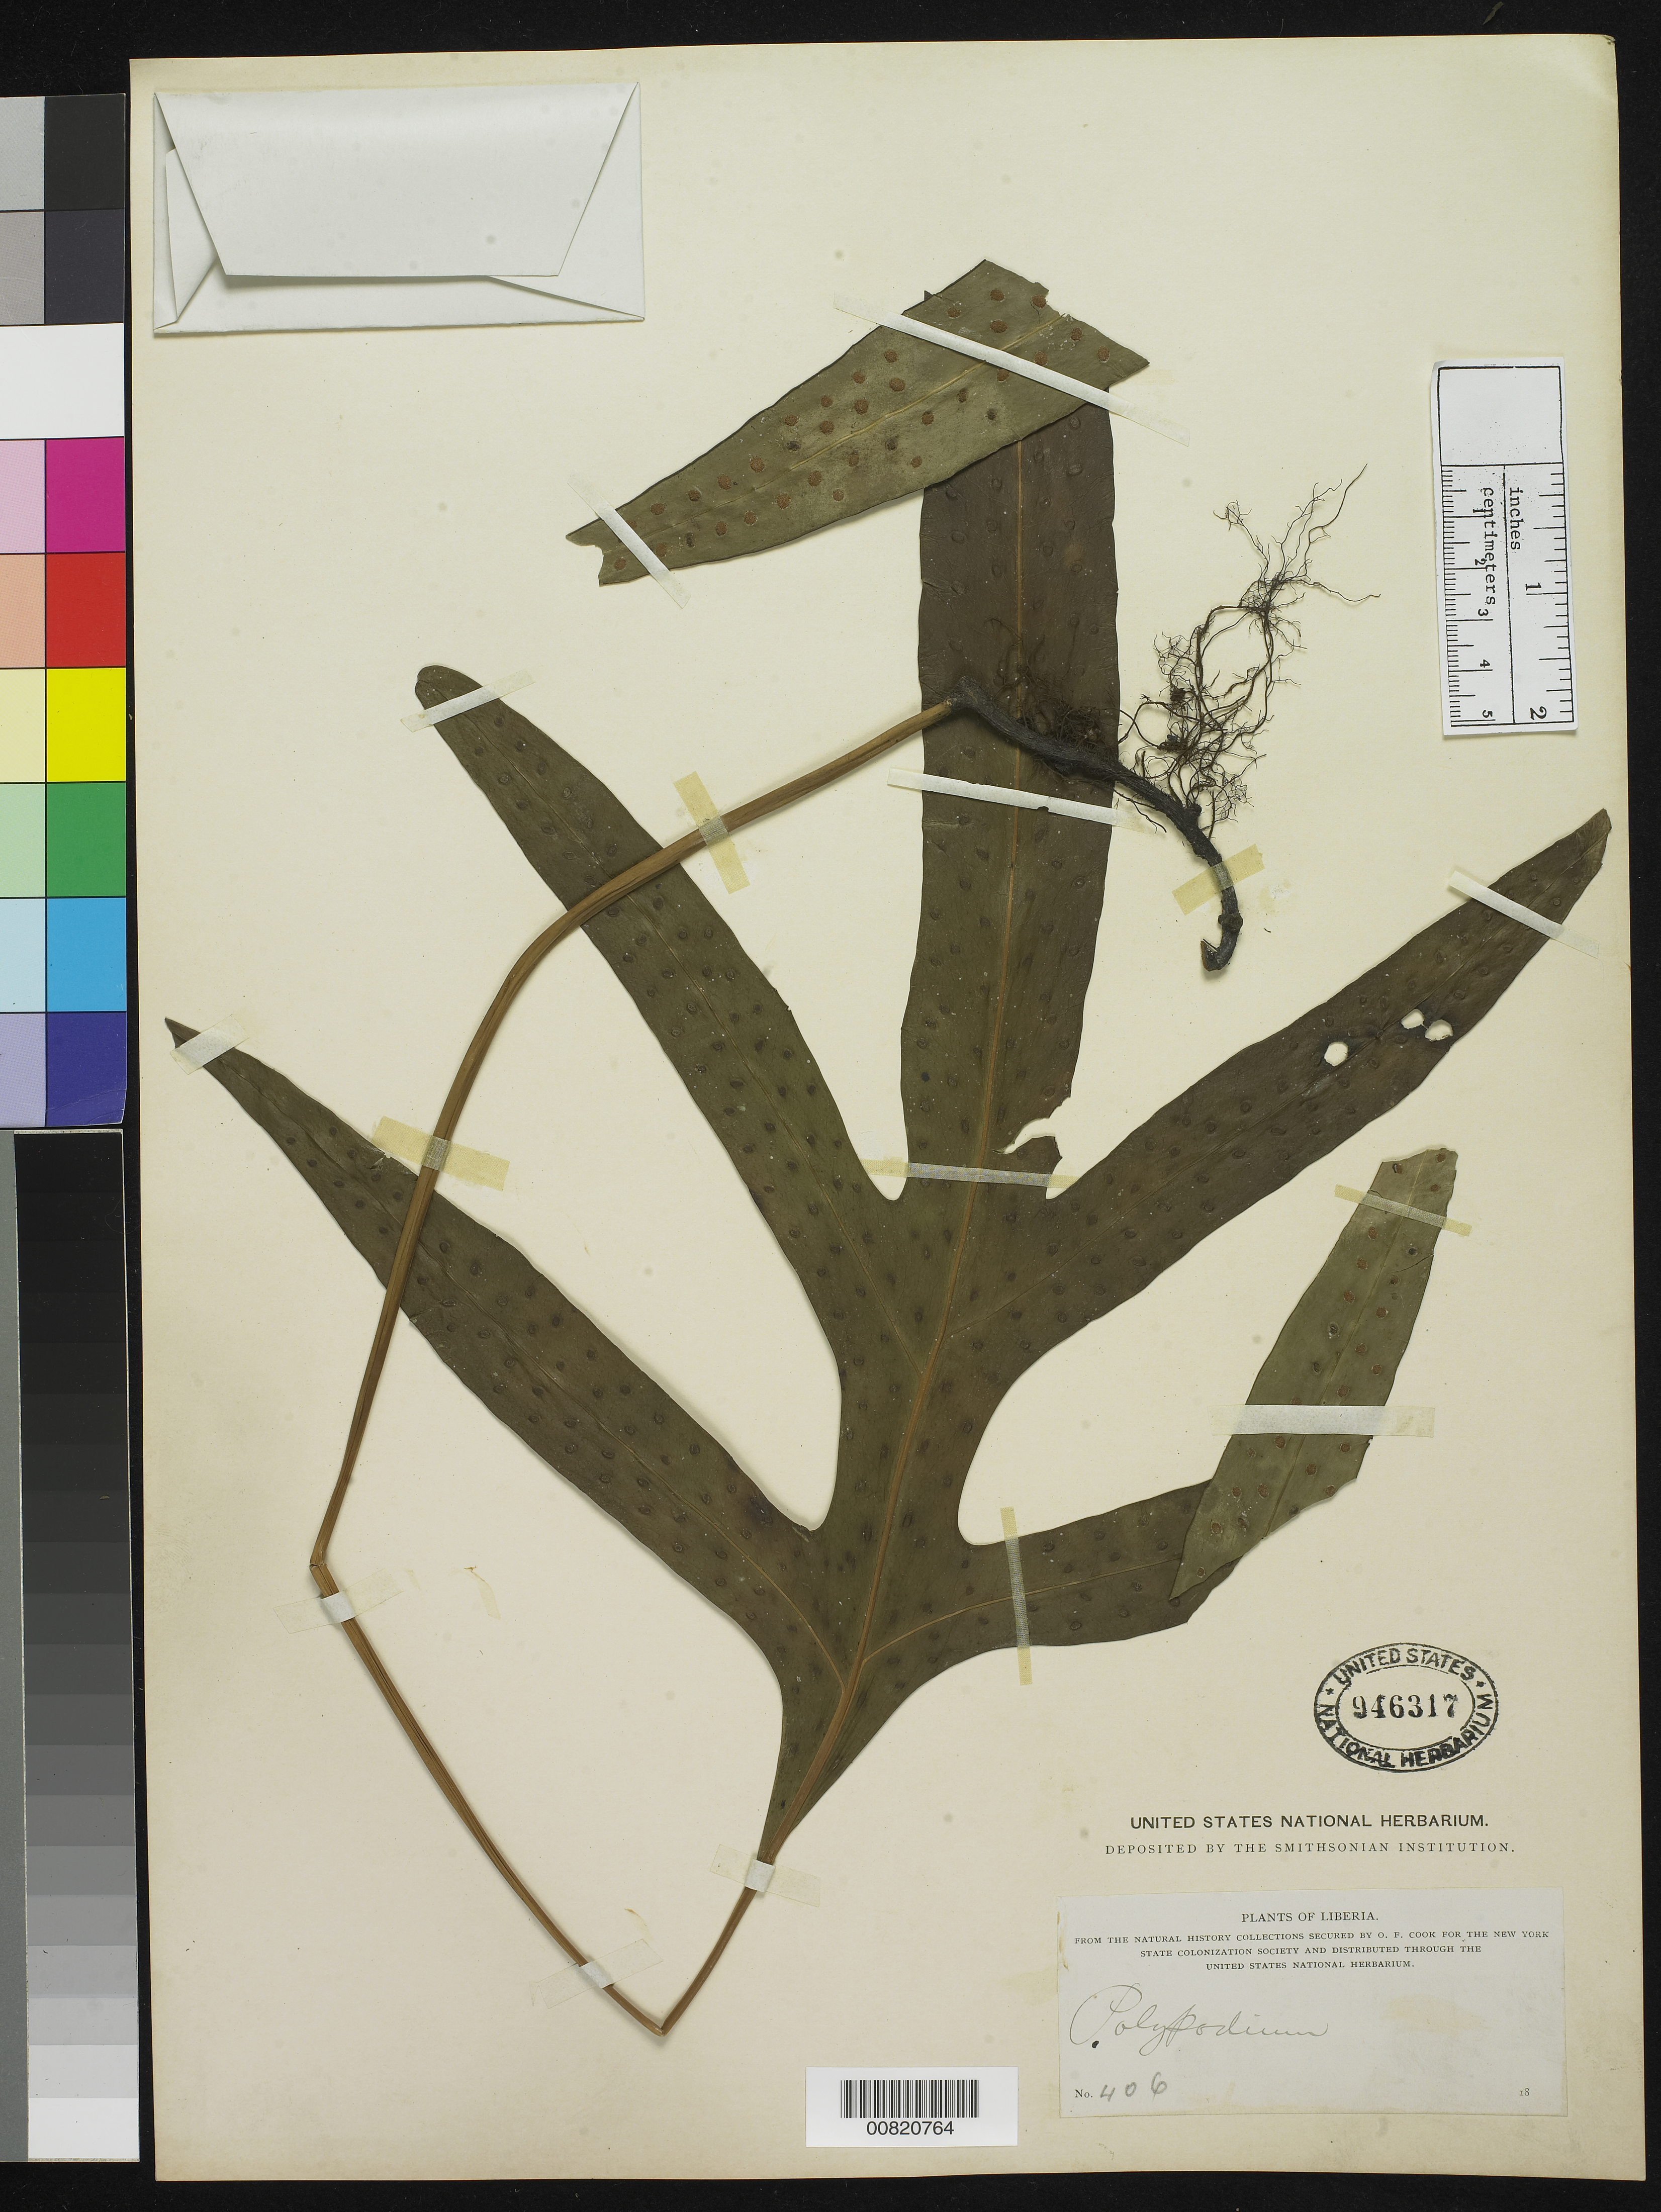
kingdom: Plantae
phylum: Tracheophyta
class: Polypodiopsida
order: Polypodiales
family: Polypodiaceae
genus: Polypodium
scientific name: Polypodium scolopendria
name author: Burm. f.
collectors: O. F. Cook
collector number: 406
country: Liberia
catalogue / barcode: US 946317